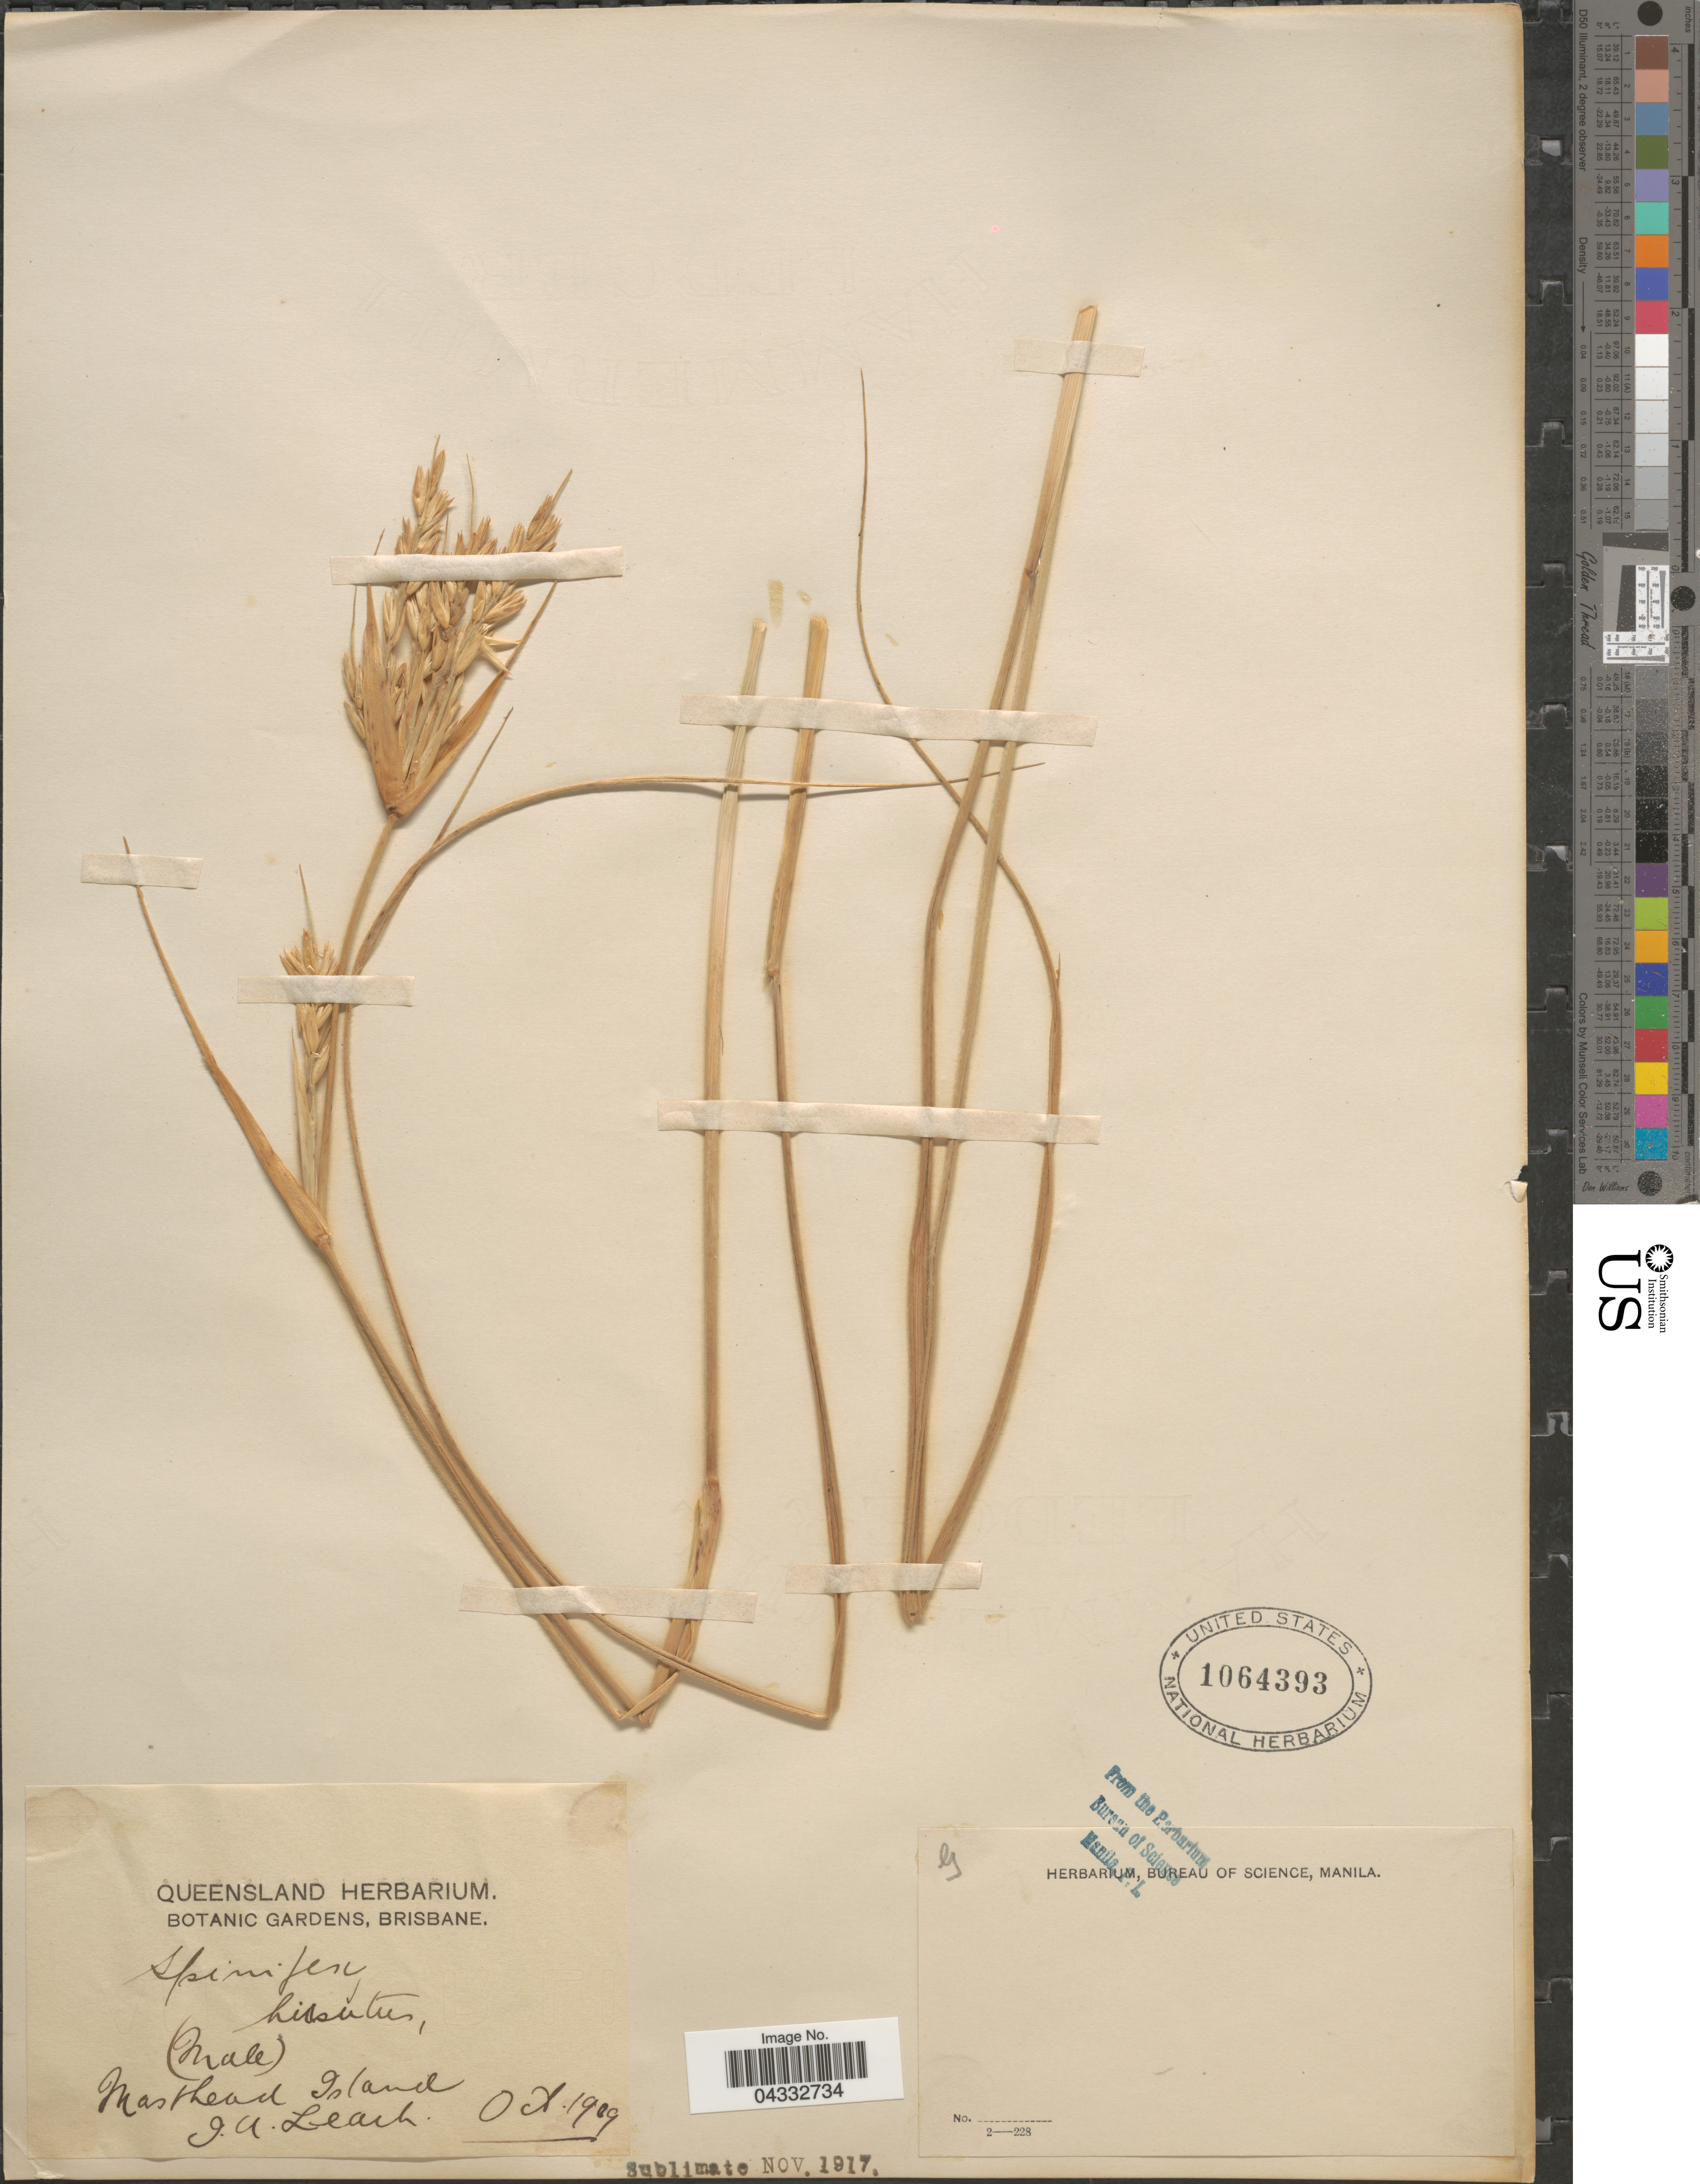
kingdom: Plantae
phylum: Tracheophyta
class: Liliopsida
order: Poales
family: Poaceae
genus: Spinifex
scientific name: Spinifex hirsutus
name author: Labill.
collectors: J. Leach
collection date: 1909-10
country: Australia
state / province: Queensland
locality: Masthead Island.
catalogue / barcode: US 1064393